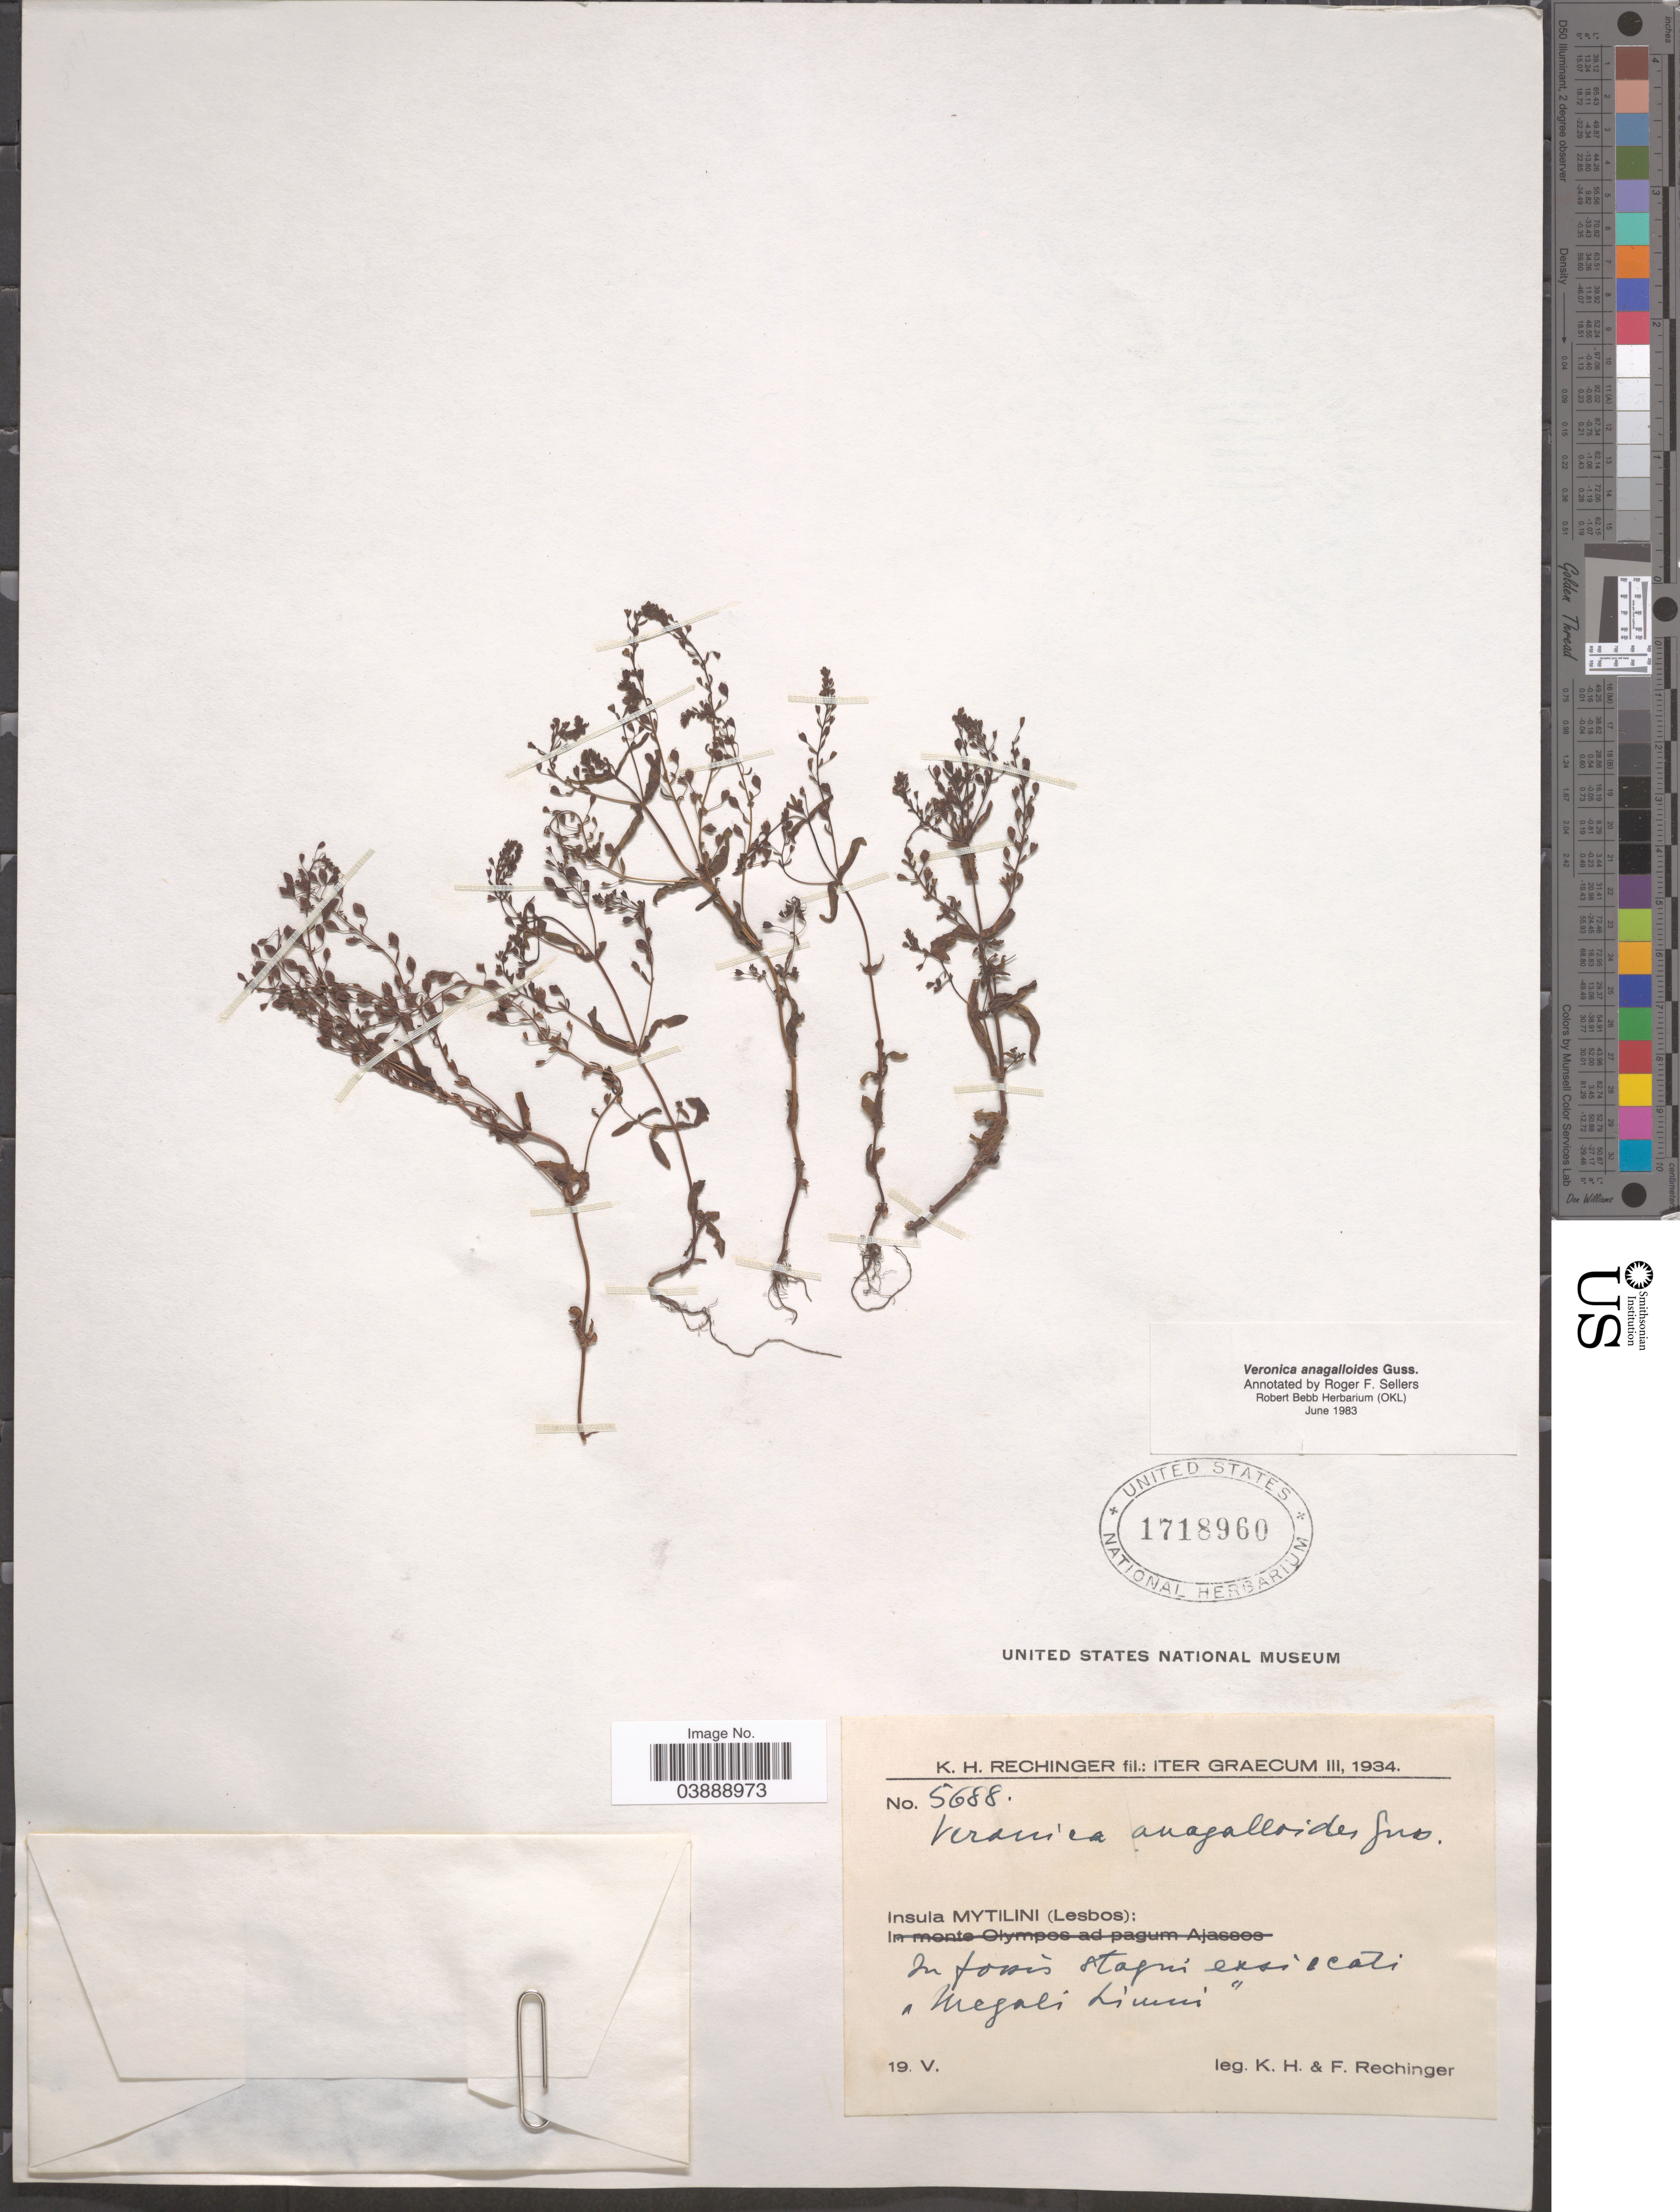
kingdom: Plantae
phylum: Tracheophyta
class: Magnoliopsida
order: Lamiales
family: Plantaginaceae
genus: Veronica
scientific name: Veronica anagalloides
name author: Gussone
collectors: K. H. Rechinger & F. Rechinger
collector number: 5688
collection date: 1934-05-19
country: Greece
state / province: North Aegean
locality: Insula Mytilini (Lesbos): In fossis stagni exsiccati 'Megali Licium'.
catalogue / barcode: US 1718960